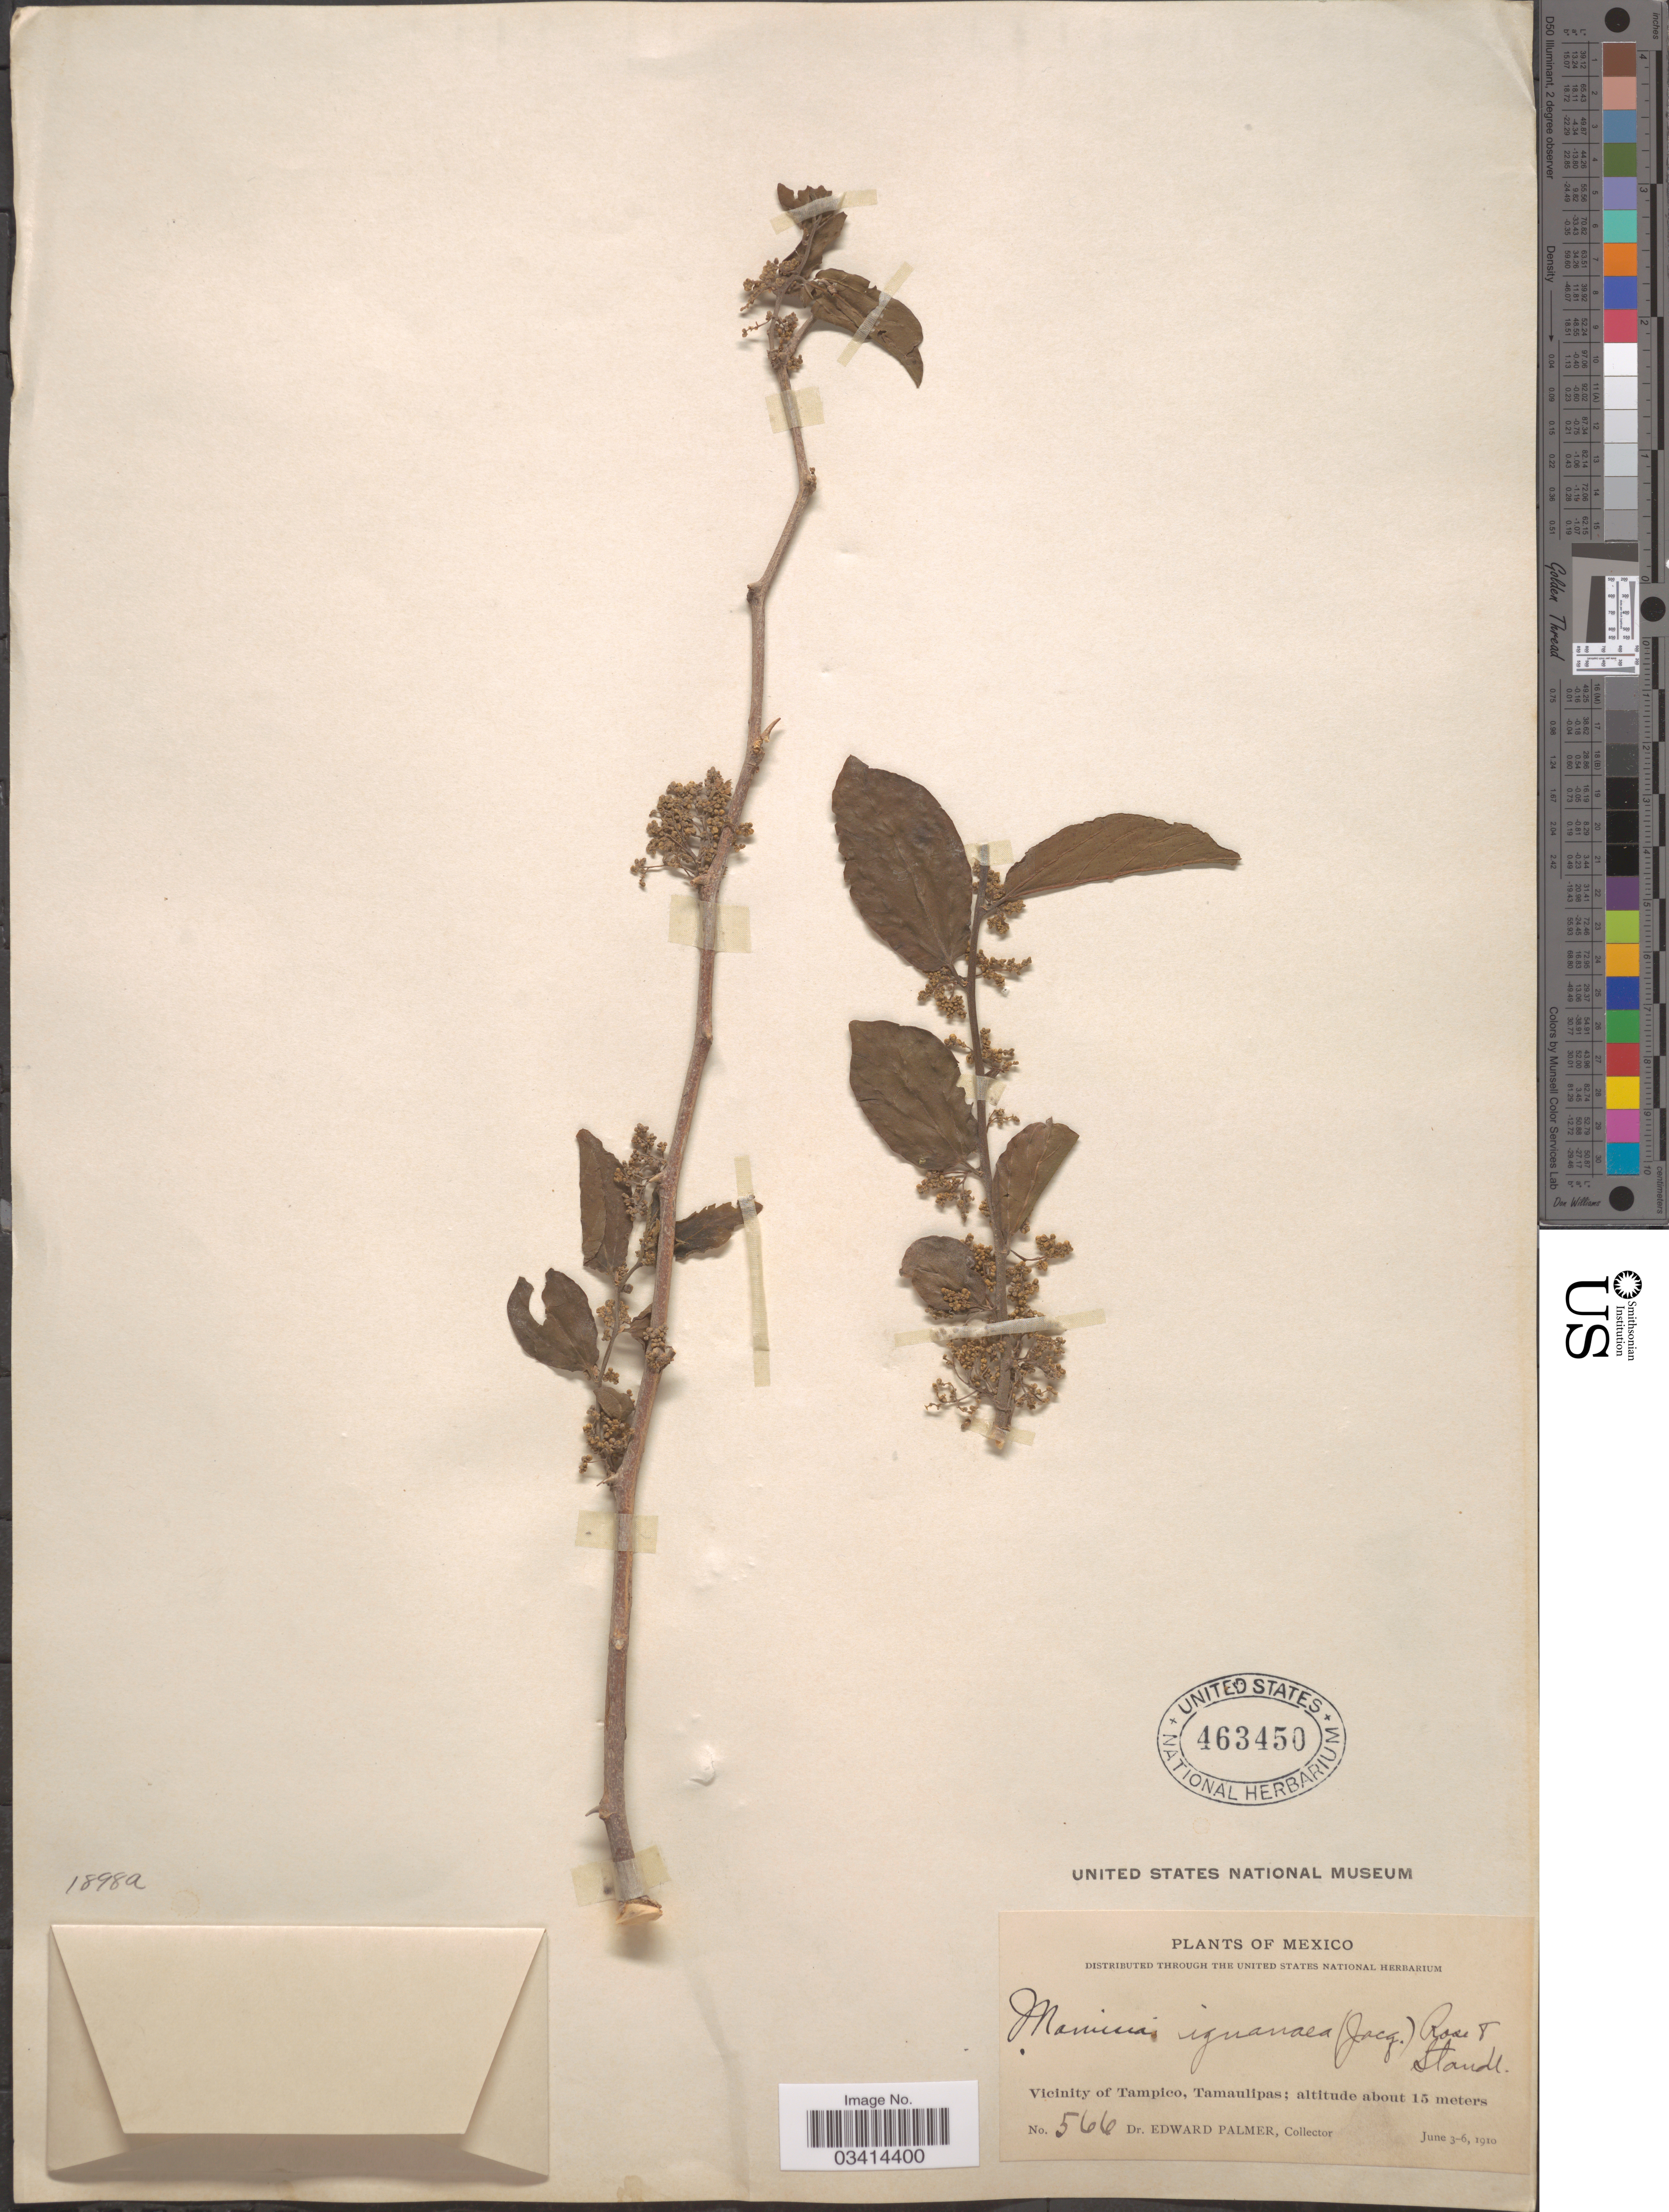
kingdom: Plantae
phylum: Tracheophyta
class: Magnoliopsida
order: Rosales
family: Cannabaceae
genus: Celtis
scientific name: Celtis iguanaea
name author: (Jacq.) Sarg.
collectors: E. Palmer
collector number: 566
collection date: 1910-06-03/1910-06-06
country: Mexico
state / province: Tamaulipas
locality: Vicinity of Tampico.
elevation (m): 15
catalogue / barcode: US 463450